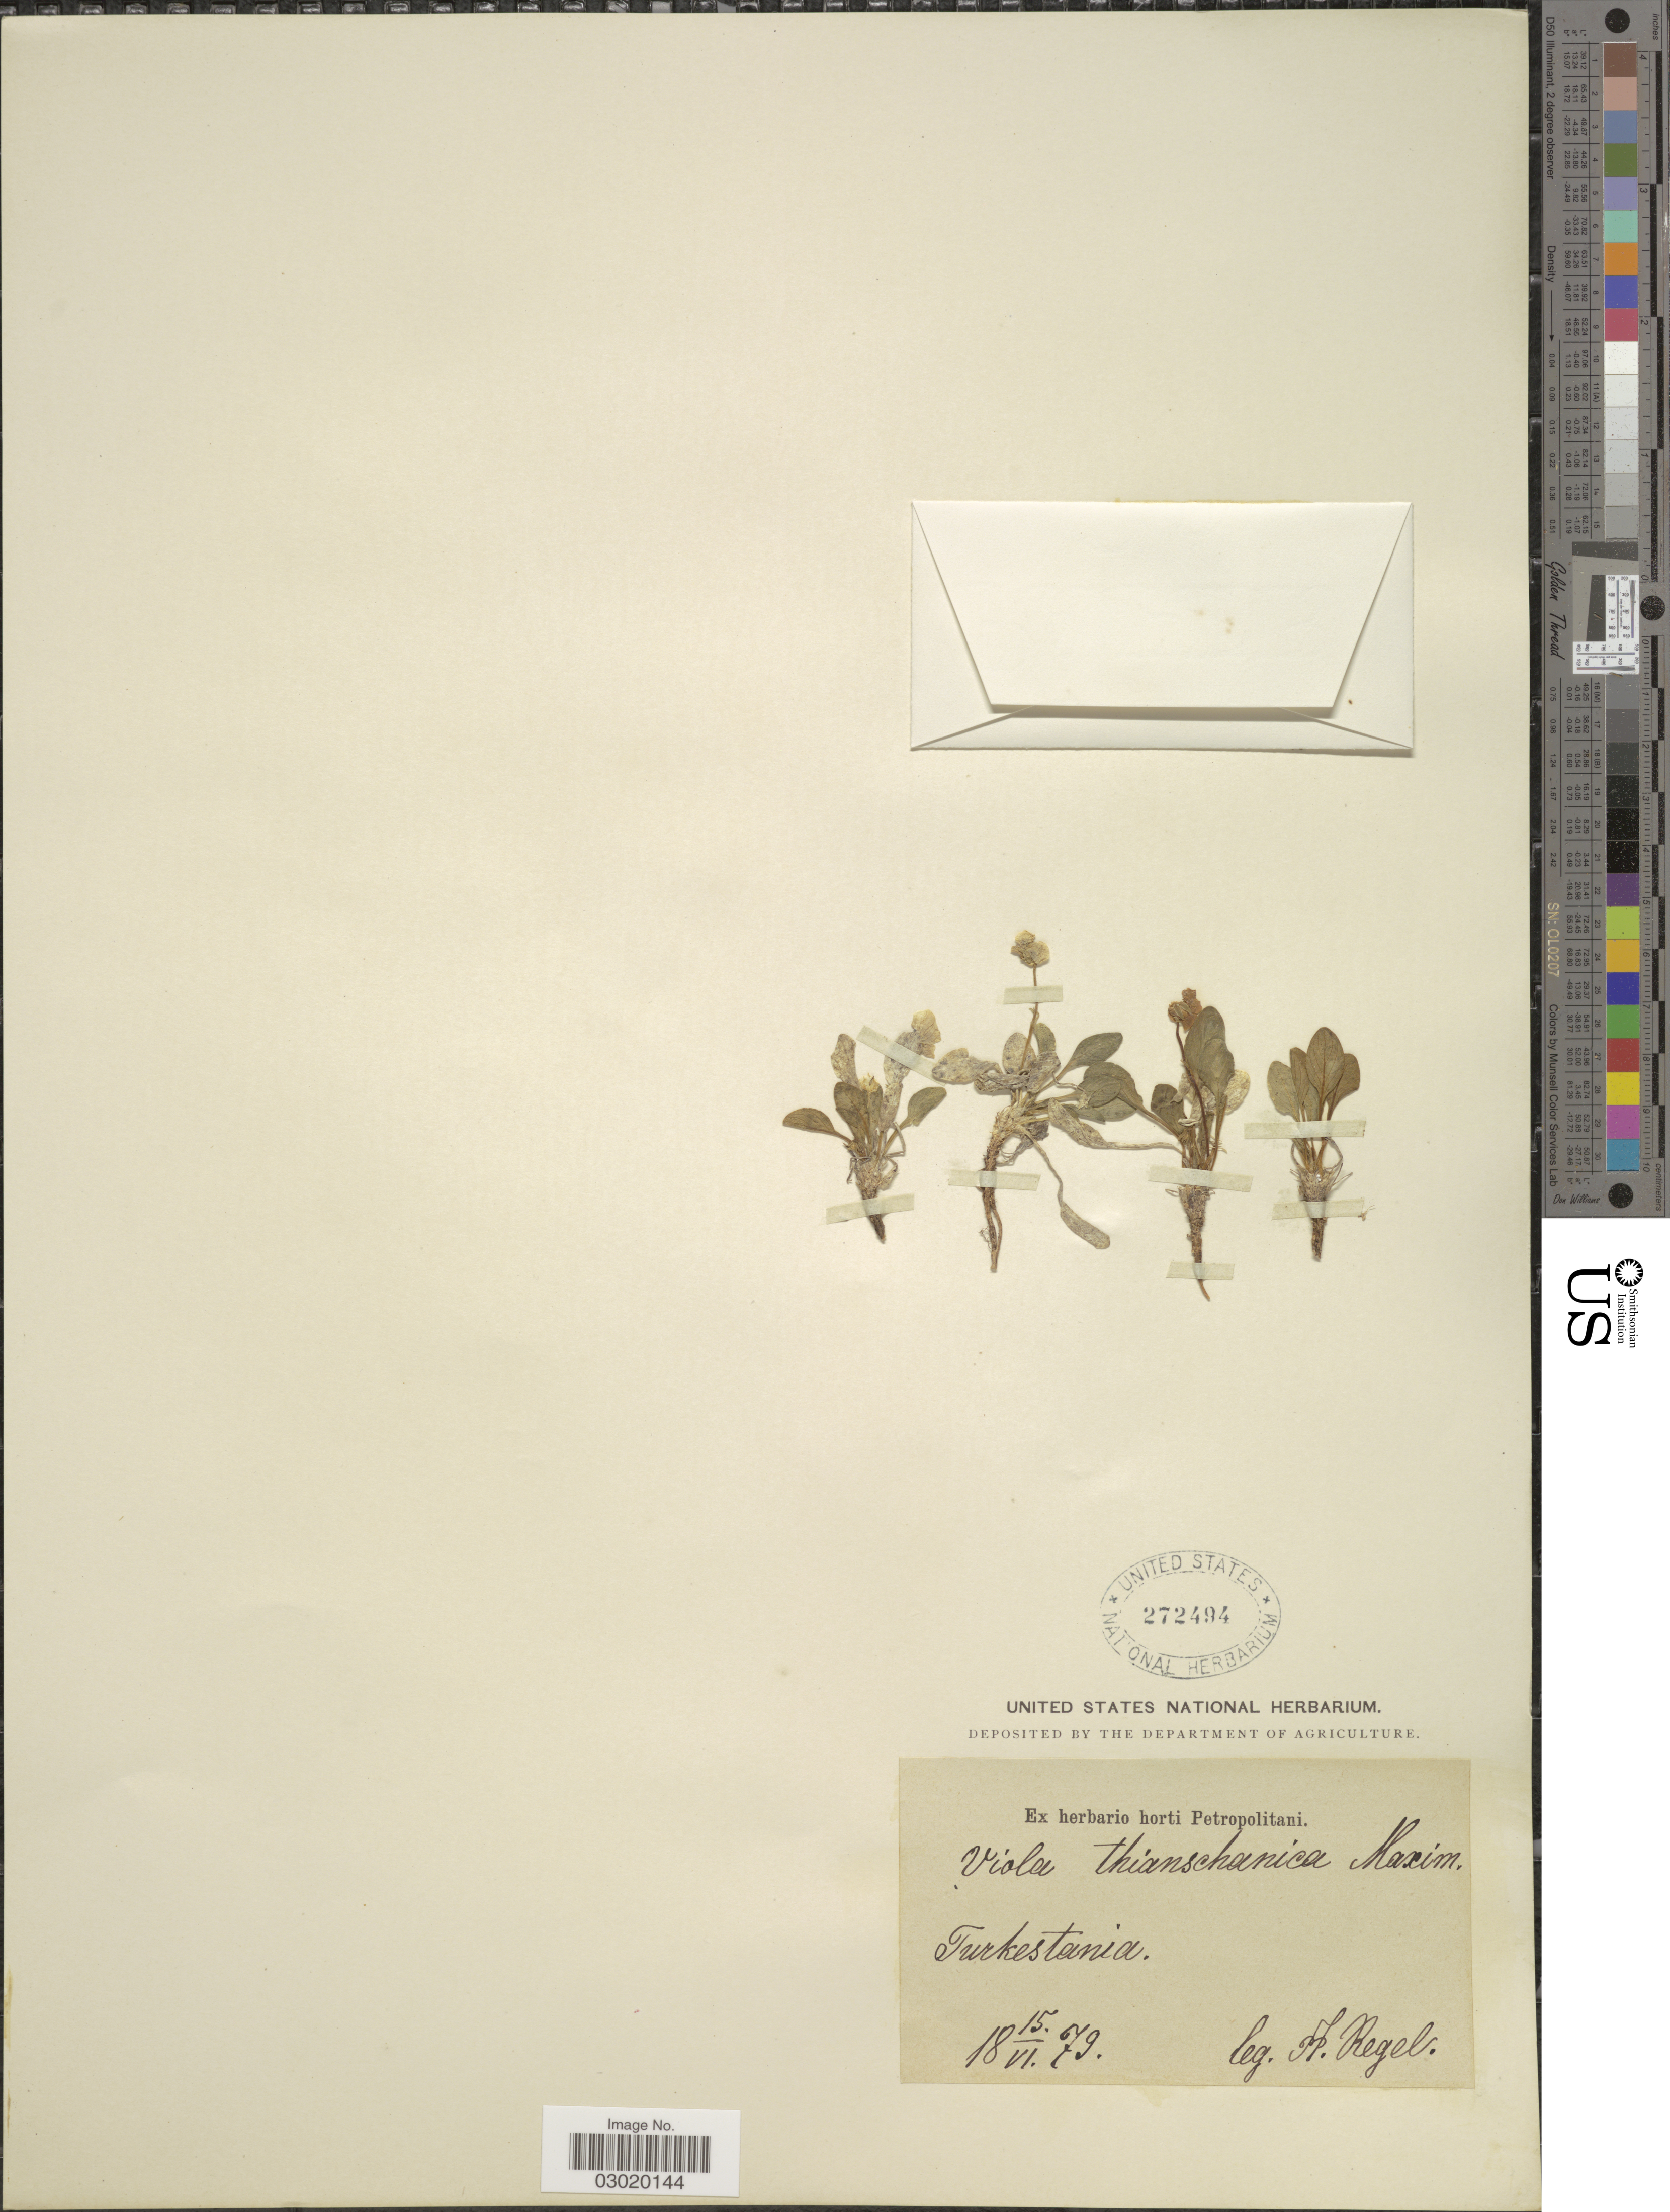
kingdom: Plantae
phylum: Tracheophyta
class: Magnoliopsida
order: Malpighiales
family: Violaceae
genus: Viola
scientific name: Viola thianschanica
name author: Maxim.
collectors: A. Regel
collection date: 1879-06-15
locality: Turkestania.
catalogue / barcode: US 272494